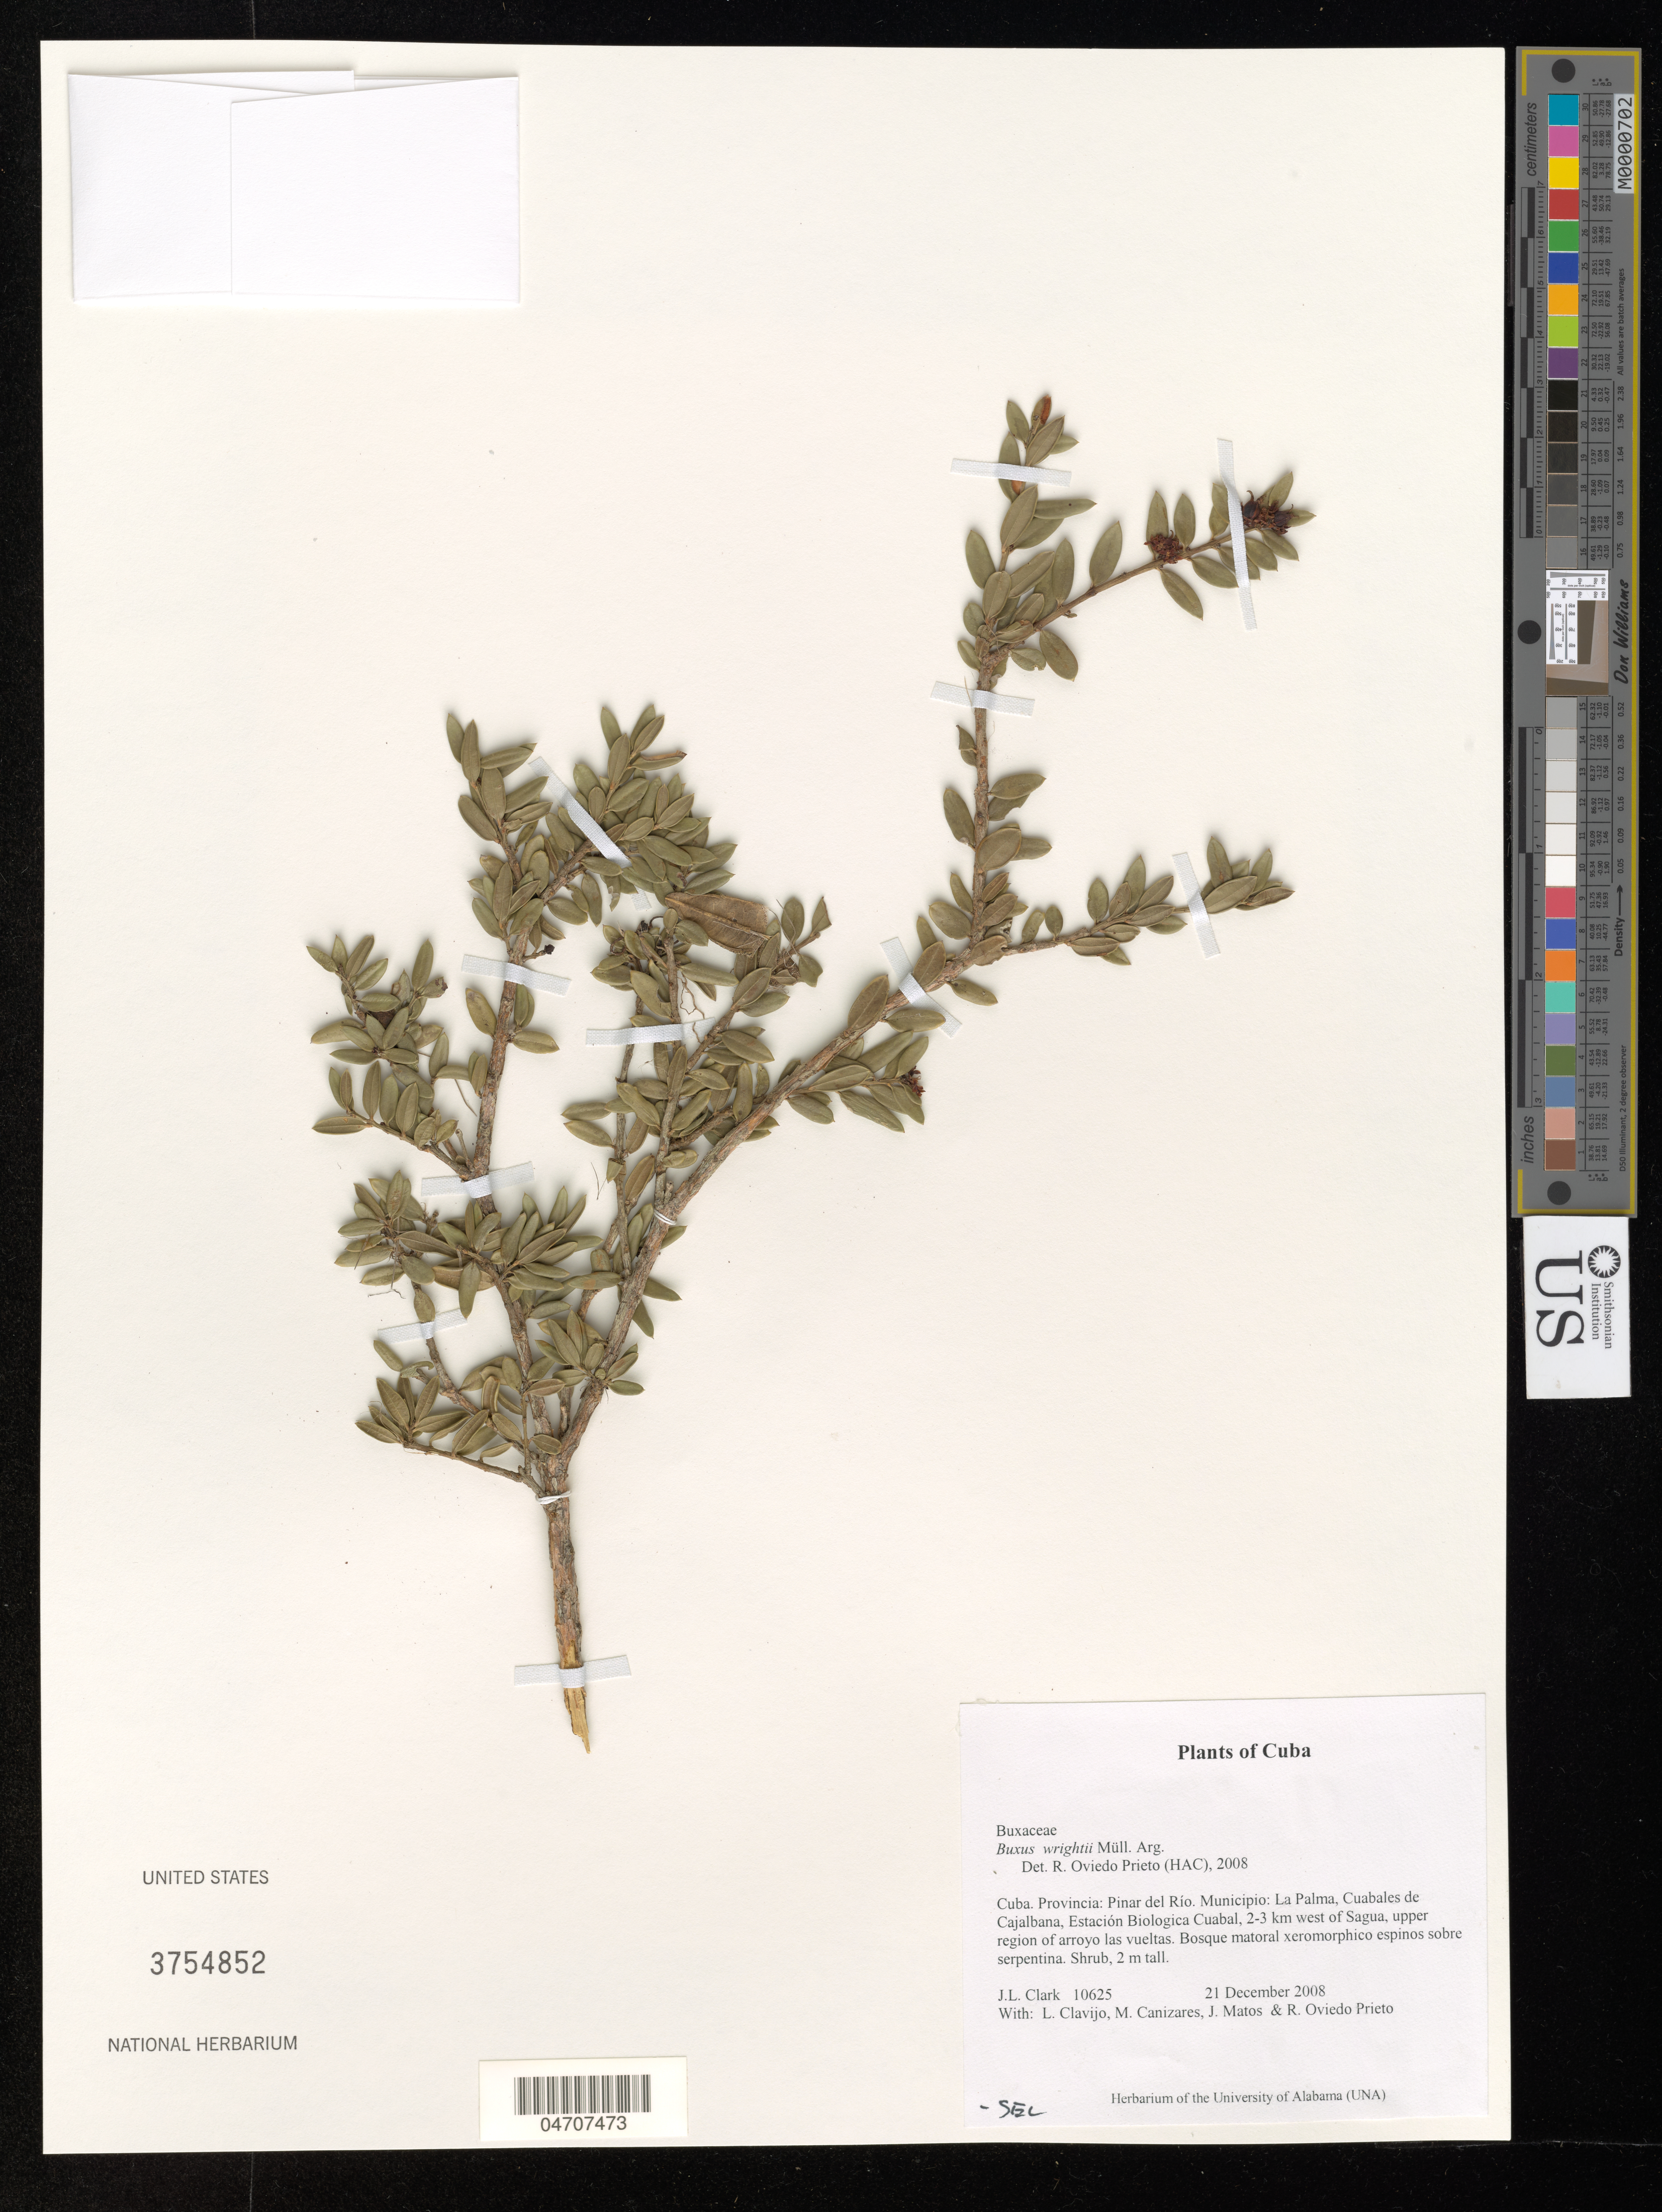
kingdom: Plantae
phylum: Tracheophyta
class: Magnoliopsida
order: Buxales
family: Buxaceae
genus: Buxus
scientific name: Buxus wrightii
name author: Müll. Arg.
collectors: J. L. Clark, L. Clavijo, M. Canizares & J. Matos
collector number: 10625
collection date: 2008-12-21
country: Cuba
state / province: Pinar del Río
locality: Municipio; La Palma, Cuabales de Cajalbana, Estación Biologica Cuabal, 2-3 km west of Sagua, upper region of arroyo las vueltas.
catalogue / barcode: US 3754852